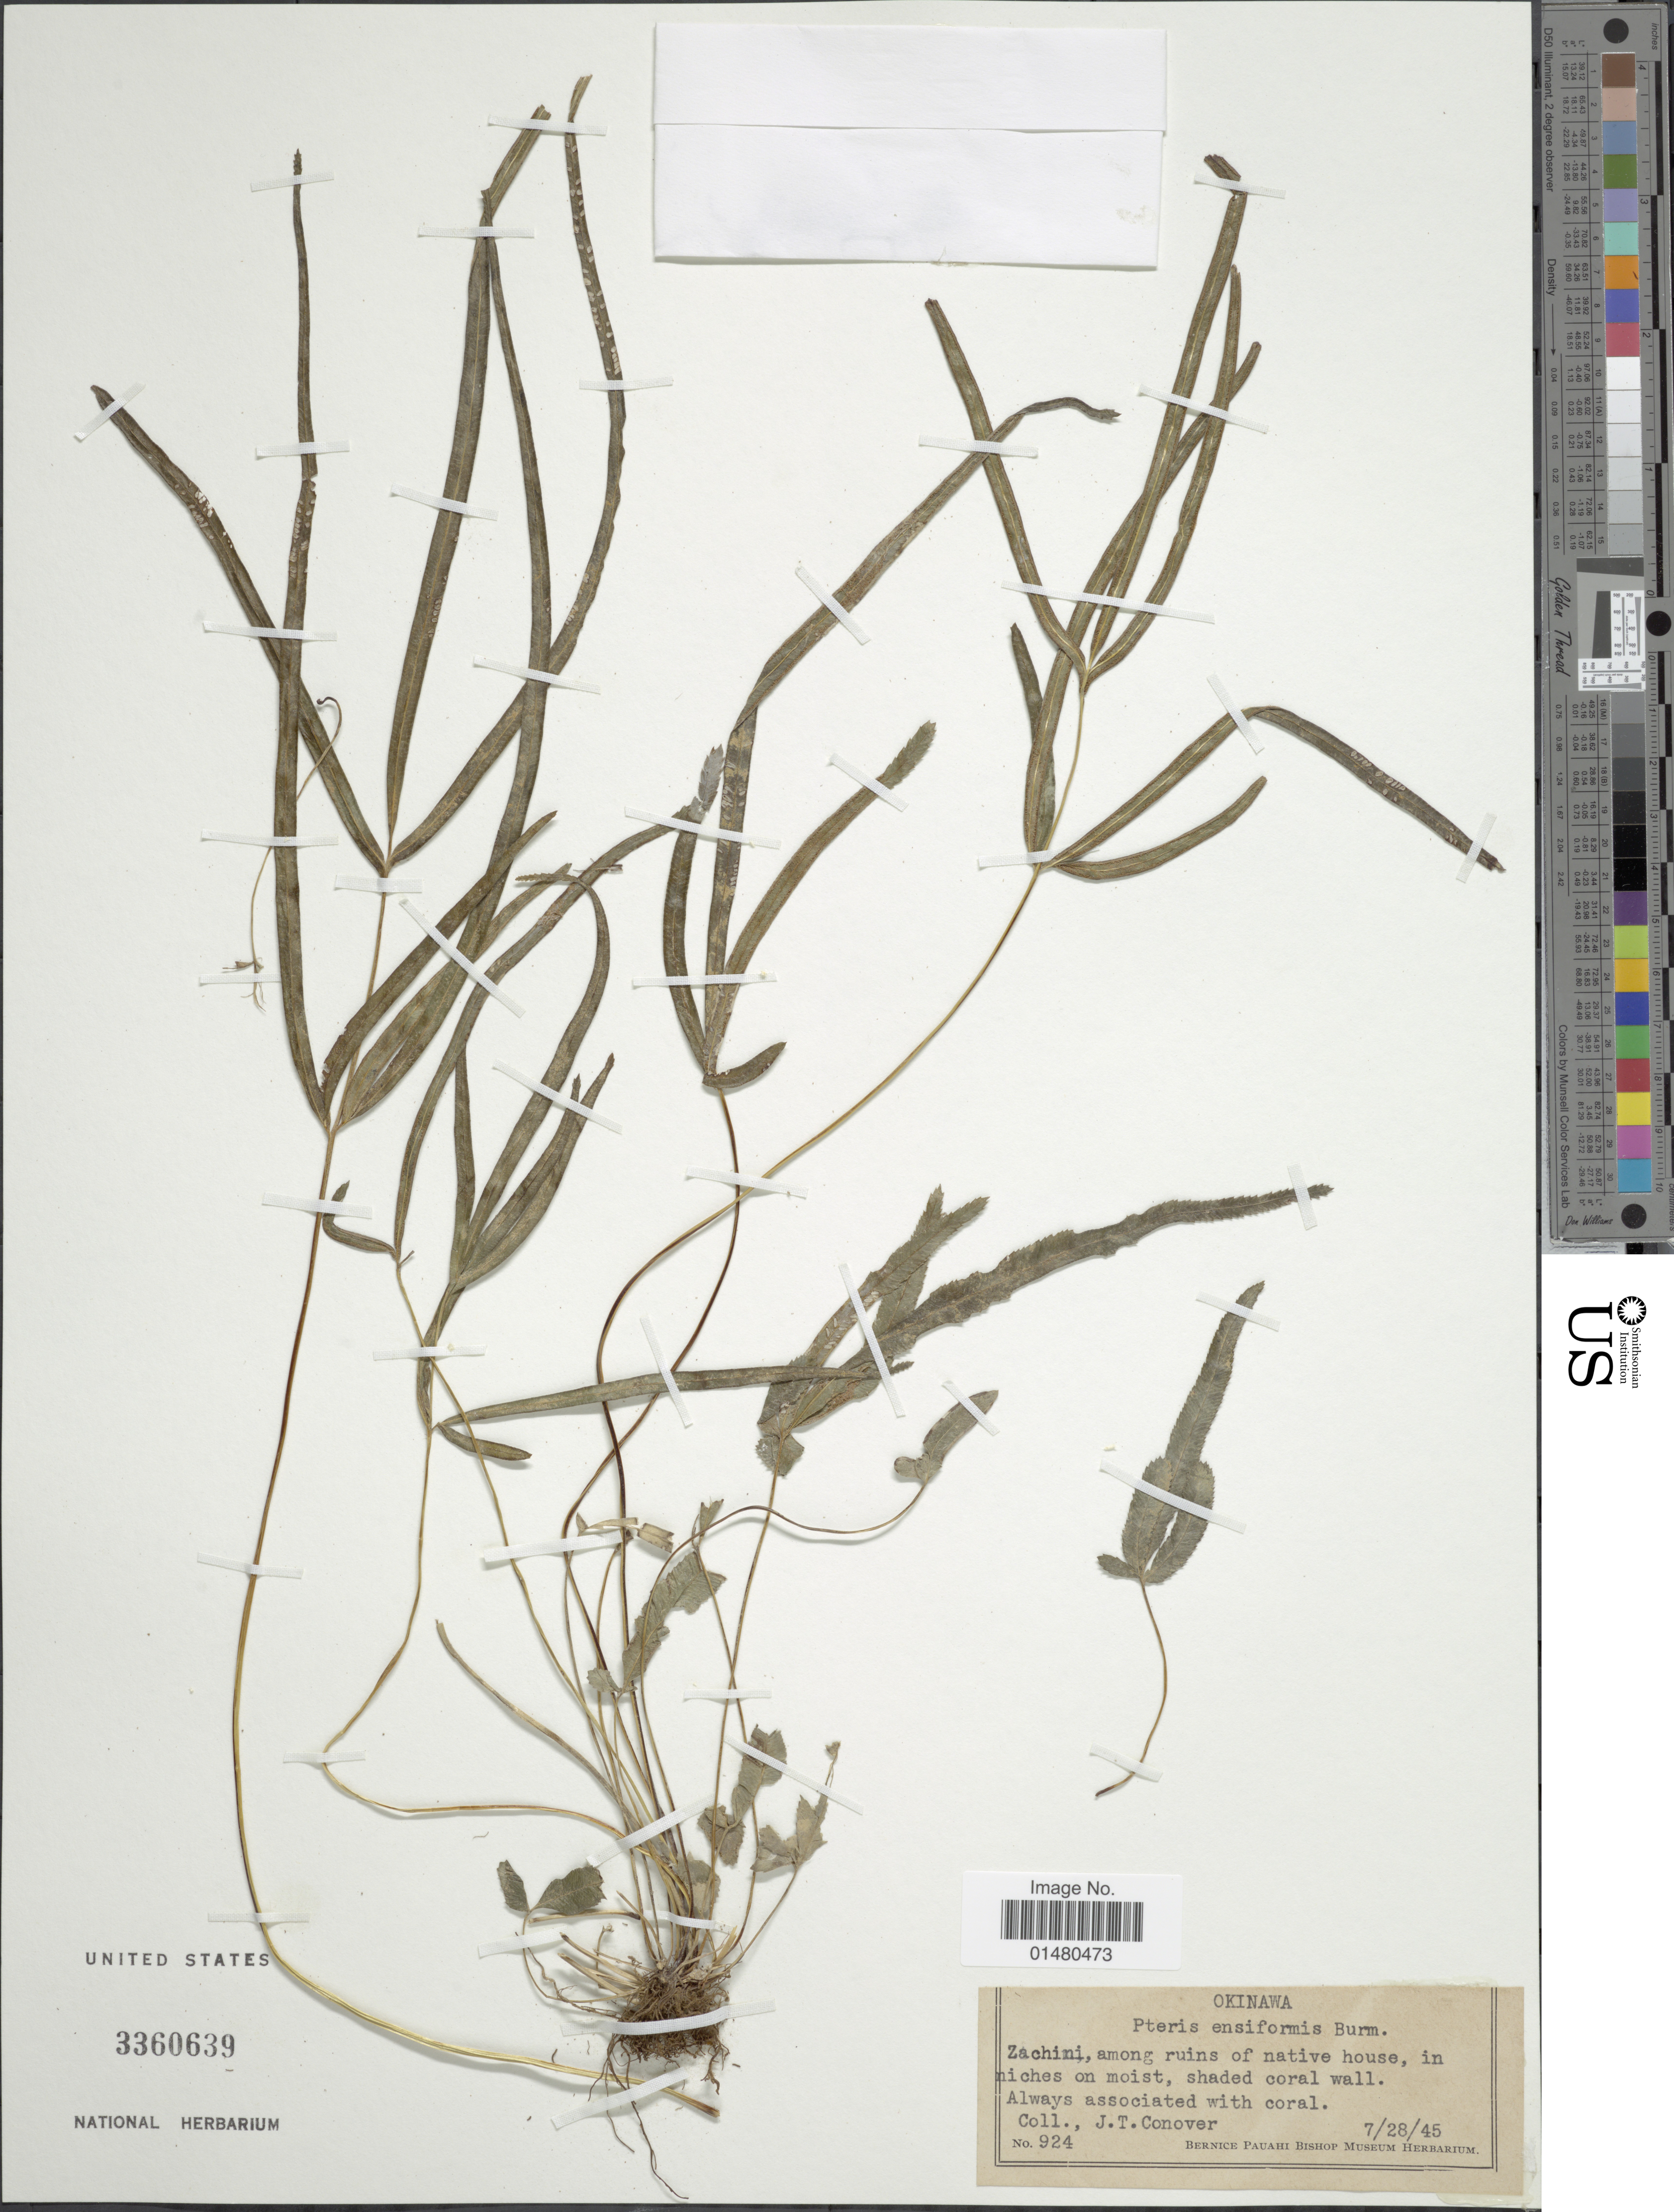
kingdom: Plantae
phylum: Tracheophyta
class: Polypodiopsida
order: Polypodiales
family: Pteridaceae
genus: Pteris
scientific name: Pteris ensiformis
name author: Burm. f.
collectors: J. T. Conover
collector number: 924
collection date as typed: Transcribed d/m/y: 28/7/45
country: Japan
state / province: Okinawa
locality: Zachini, among ruins of native house,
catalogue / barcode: US 3360639